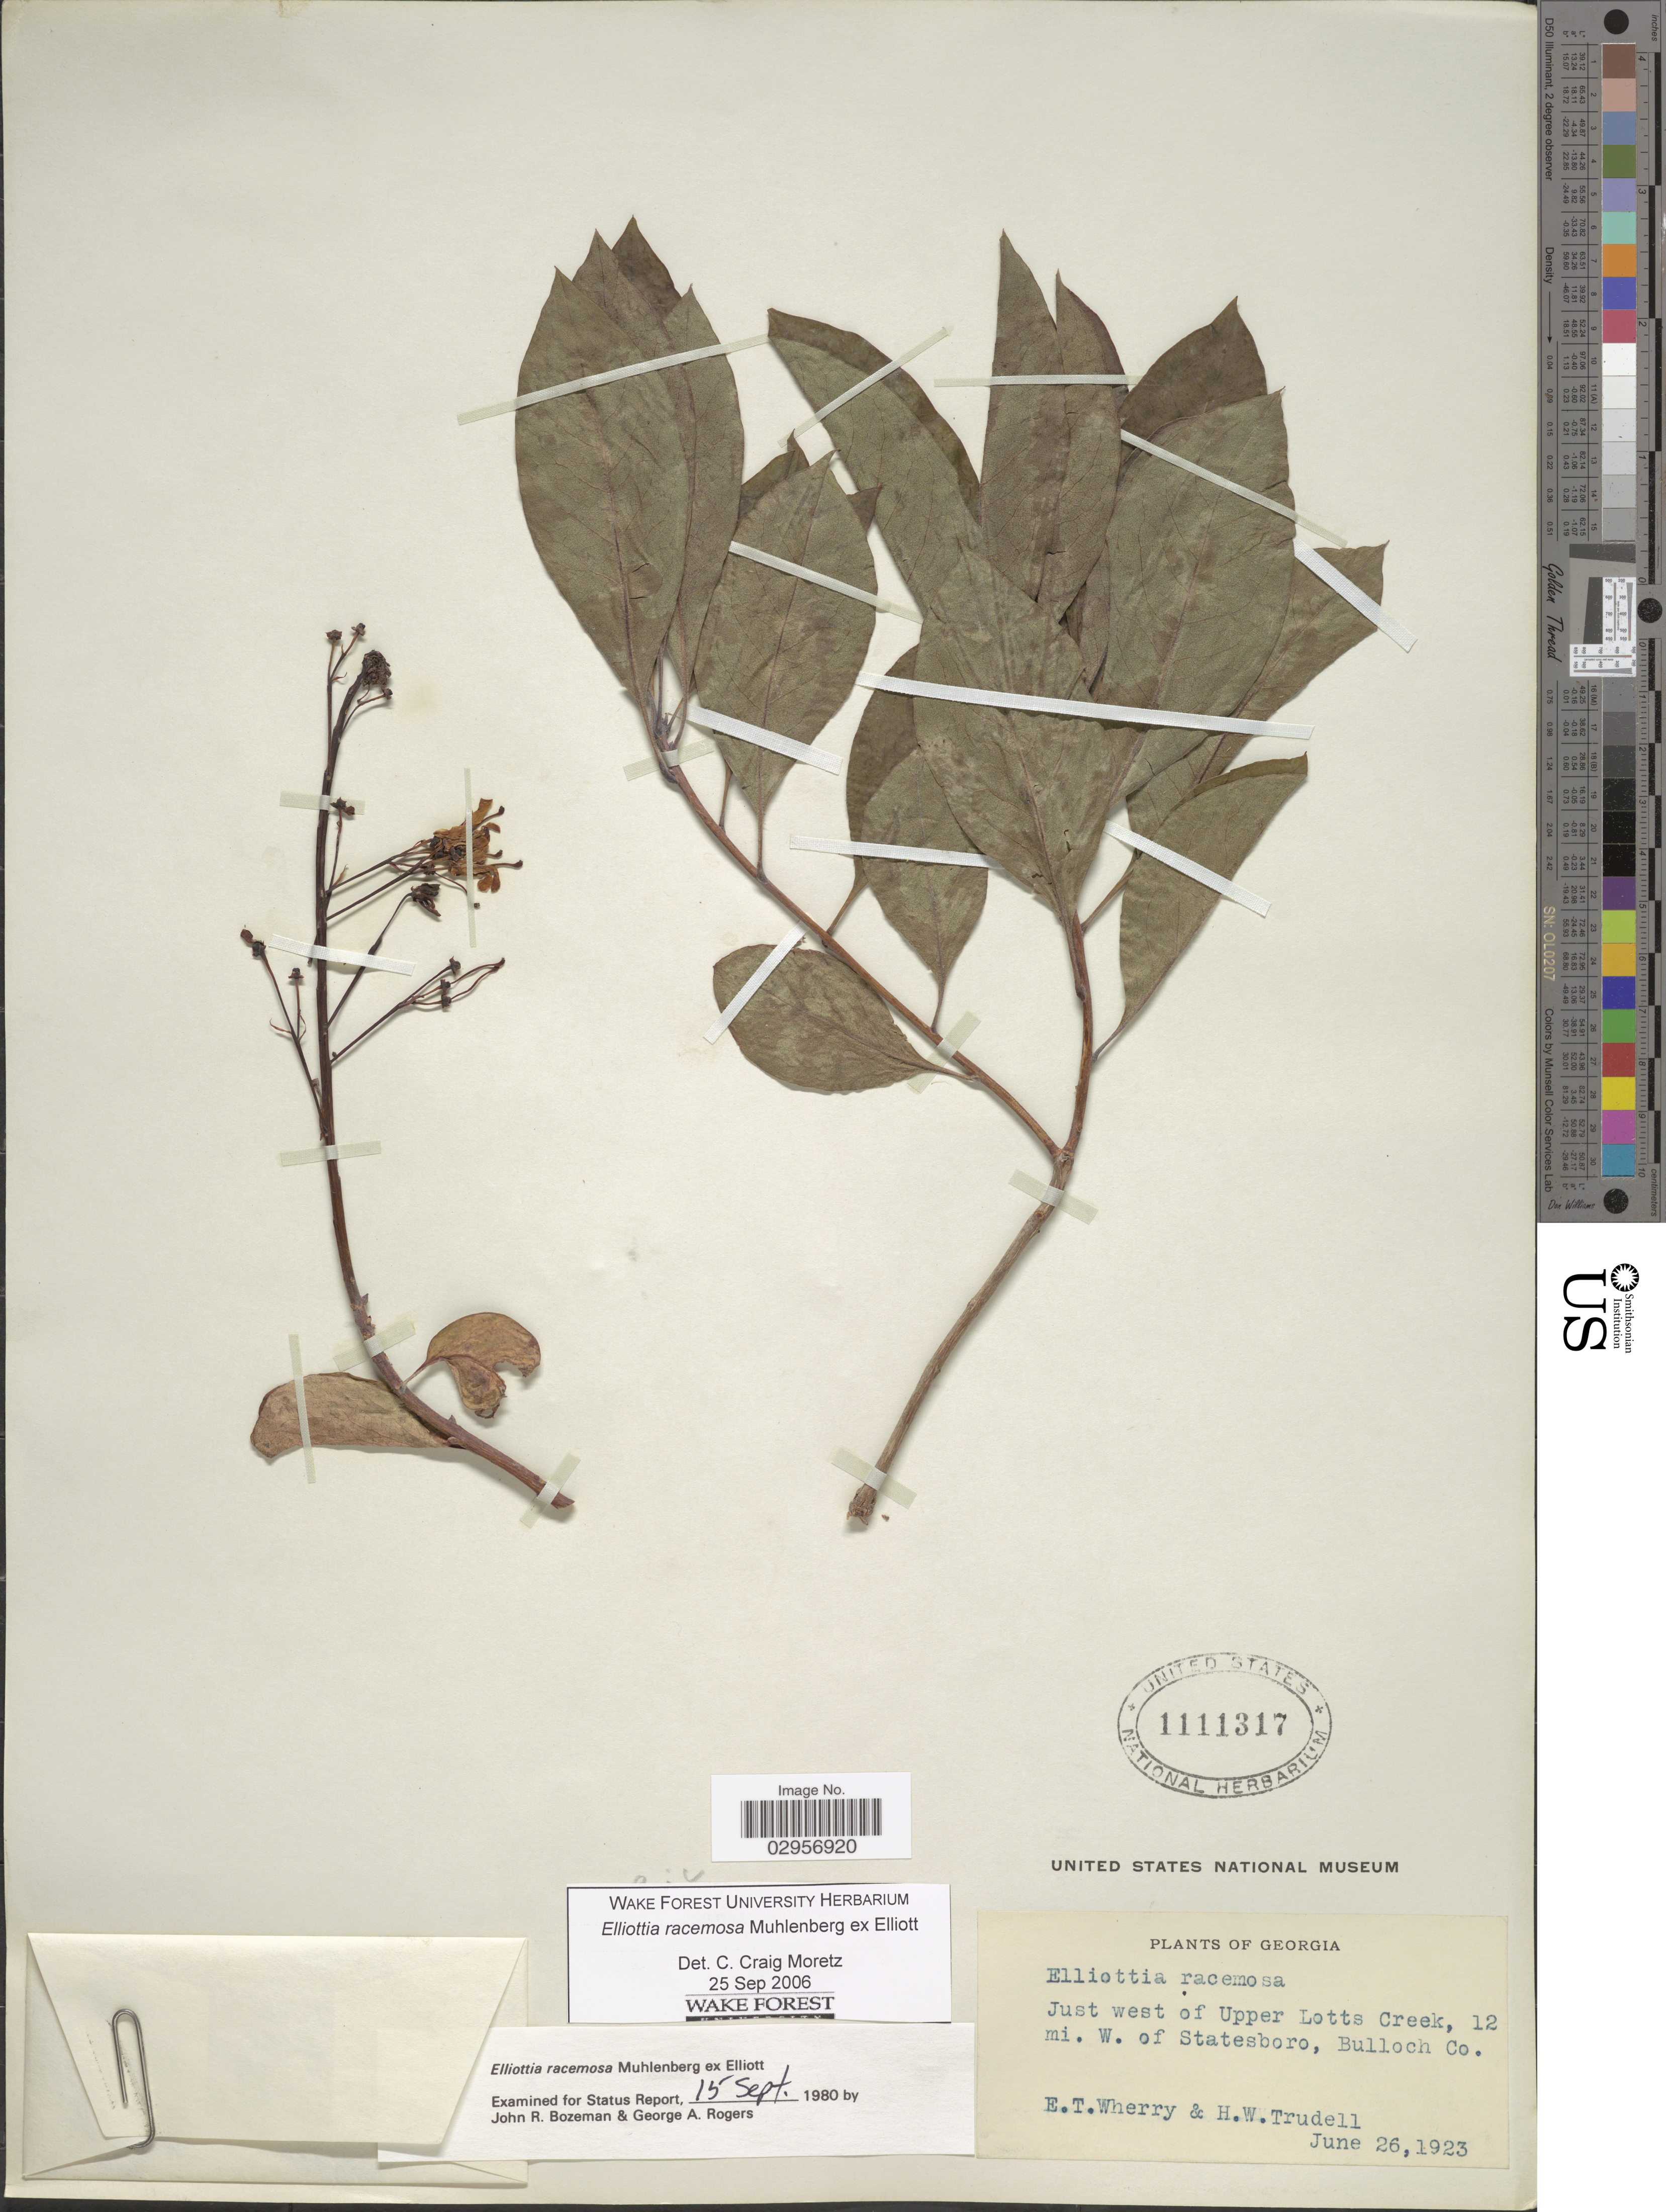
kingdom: Plantae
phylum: Tracheophyta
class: Magnoliopsida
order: Ericales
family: Ericaceae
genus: Elliottia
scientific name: Elliottia racemosa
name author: Muhl. ex Elliott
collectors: E. T. Wherry & H. Trudell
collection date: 1923-06-26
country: United States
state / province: Georgia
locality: Just west of Upper Lotts Creek, 12 mi. W of Statesboro, Bulloch Co.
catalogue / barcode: US 1111317